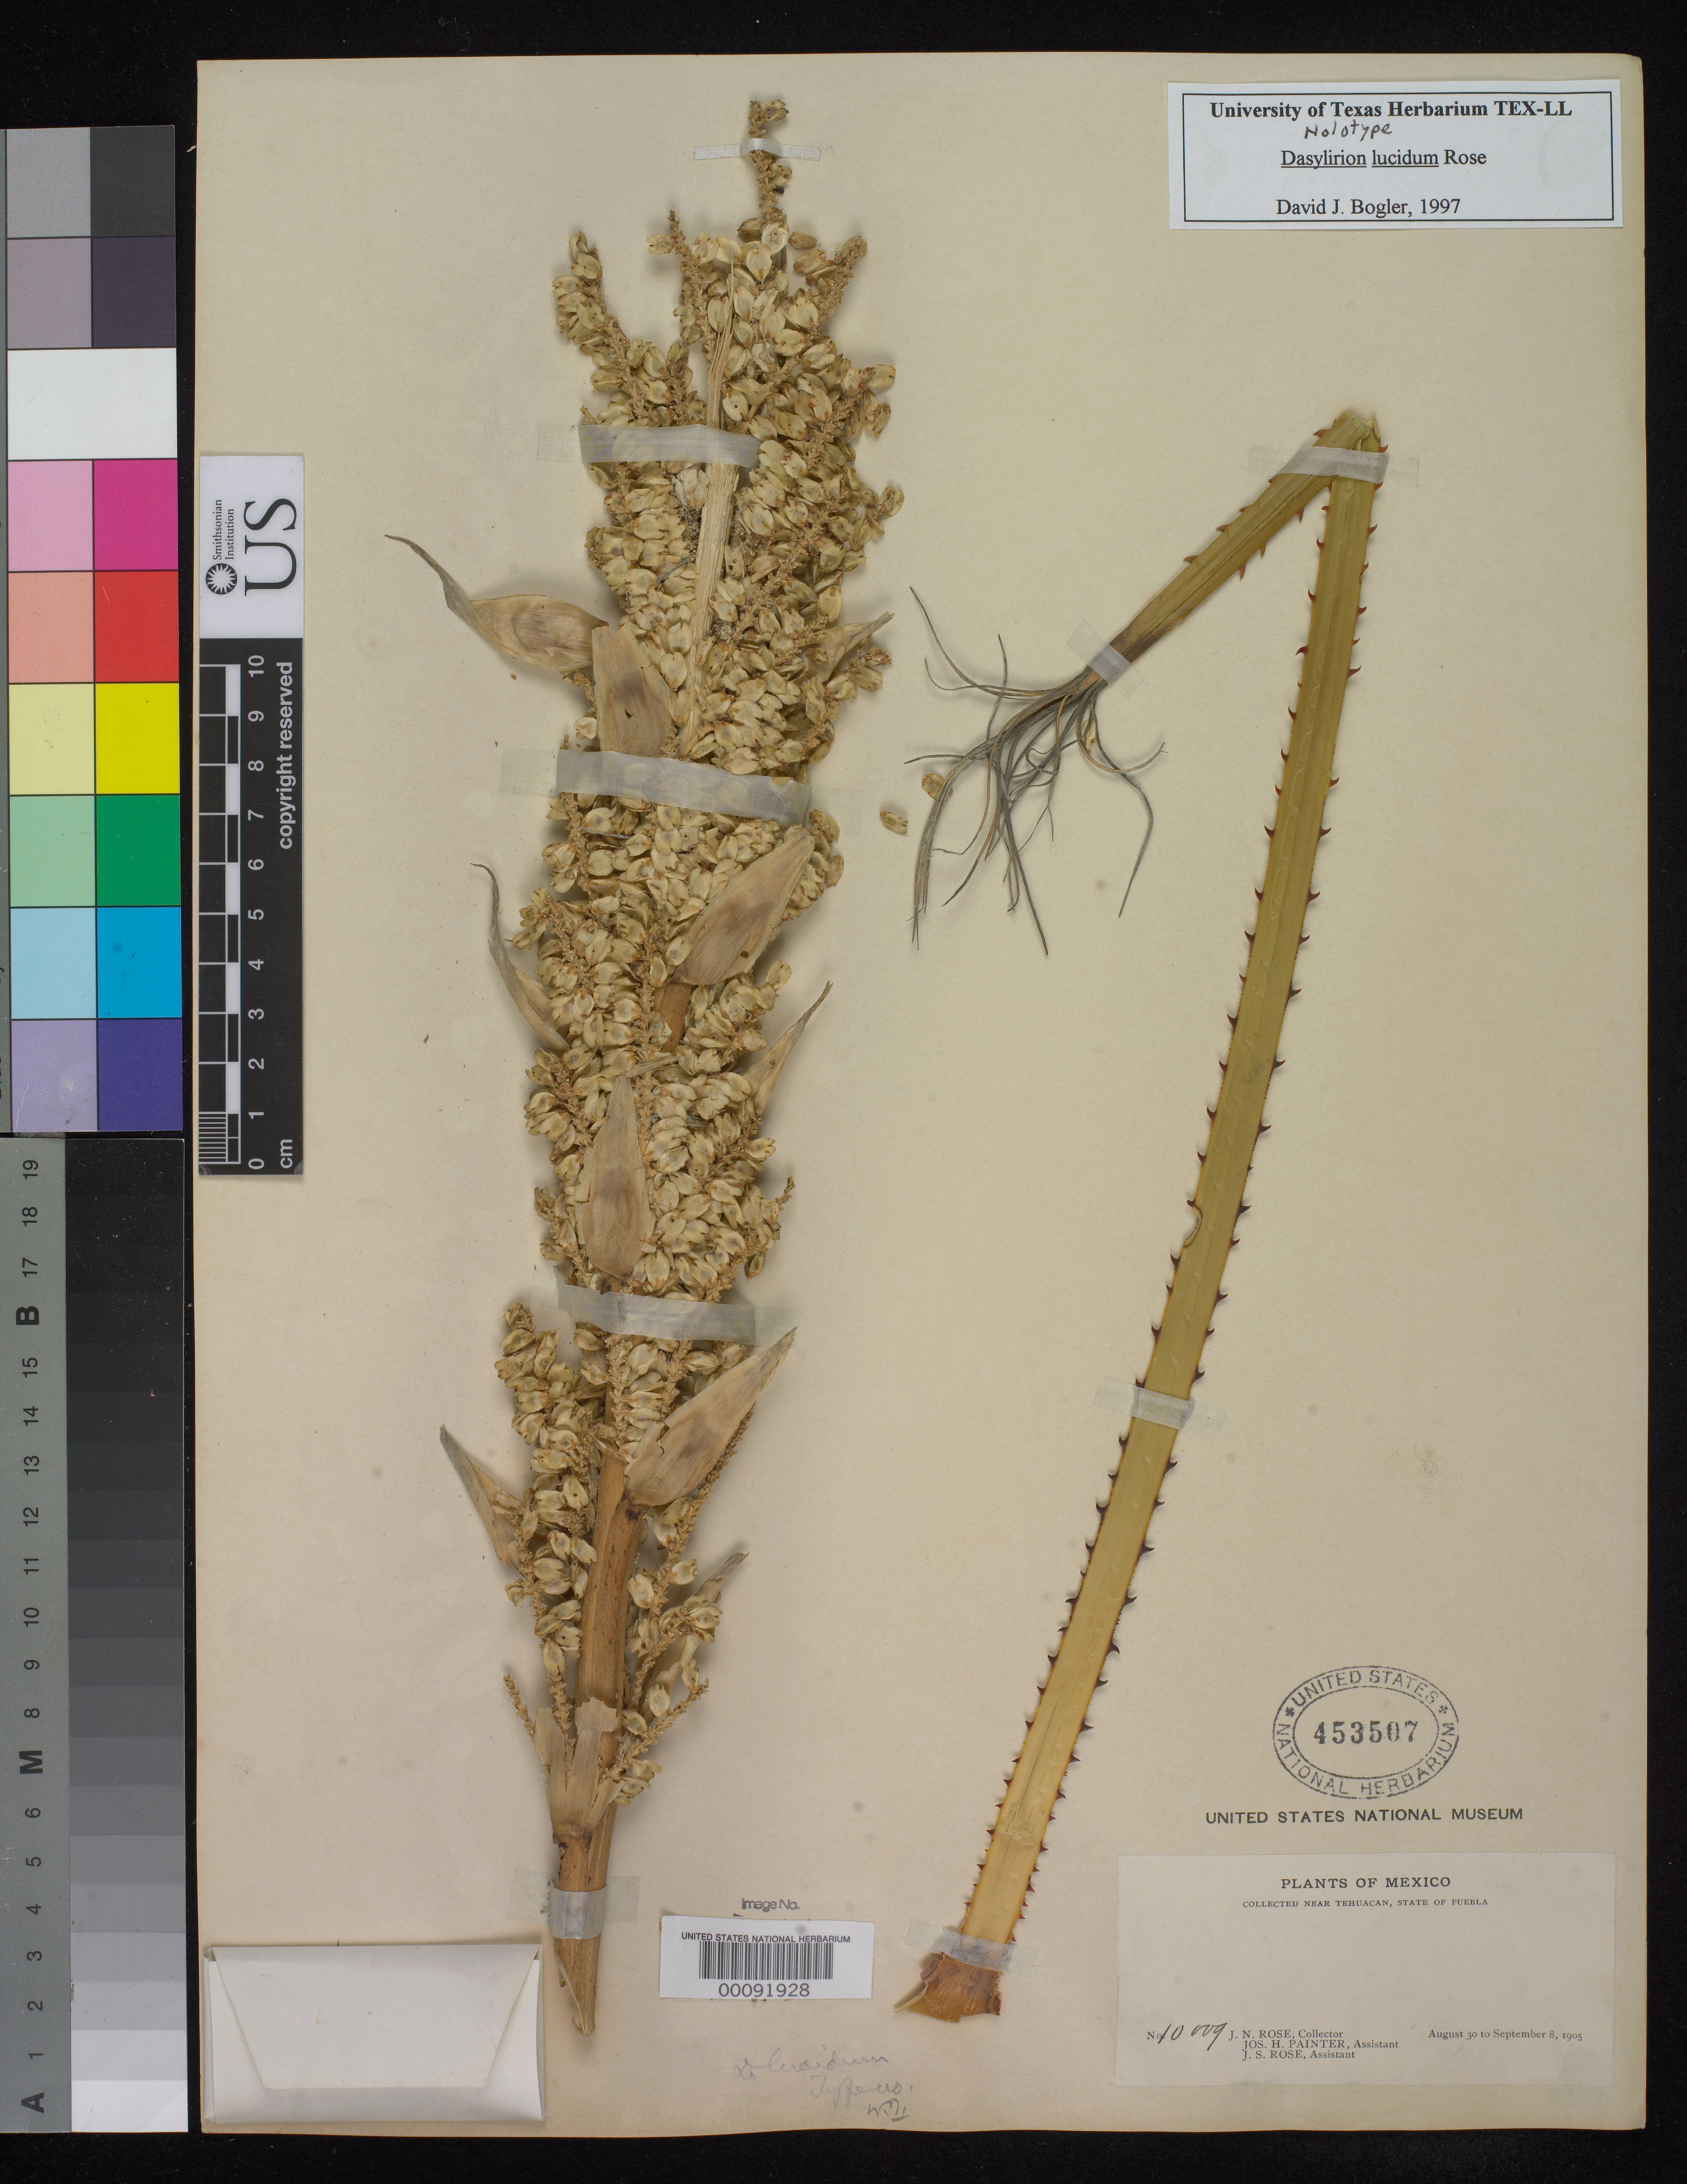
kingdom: Plantae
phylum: Tracheophyta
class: Liliopsida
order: Asparagales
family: Asparagaceae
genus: Dasylirion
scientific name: Dasylirion lucidum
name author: Rose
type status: Holotype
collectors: J. N. Rose, J. H. Painter & J. S. Rose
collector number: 10009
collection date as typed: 30 Aug 1905 to 08 Sep 1905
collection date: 1905-08-30/1905-09-08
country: Mexico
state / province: Puebla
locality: Near Tehuacan.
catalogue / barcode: US 453507